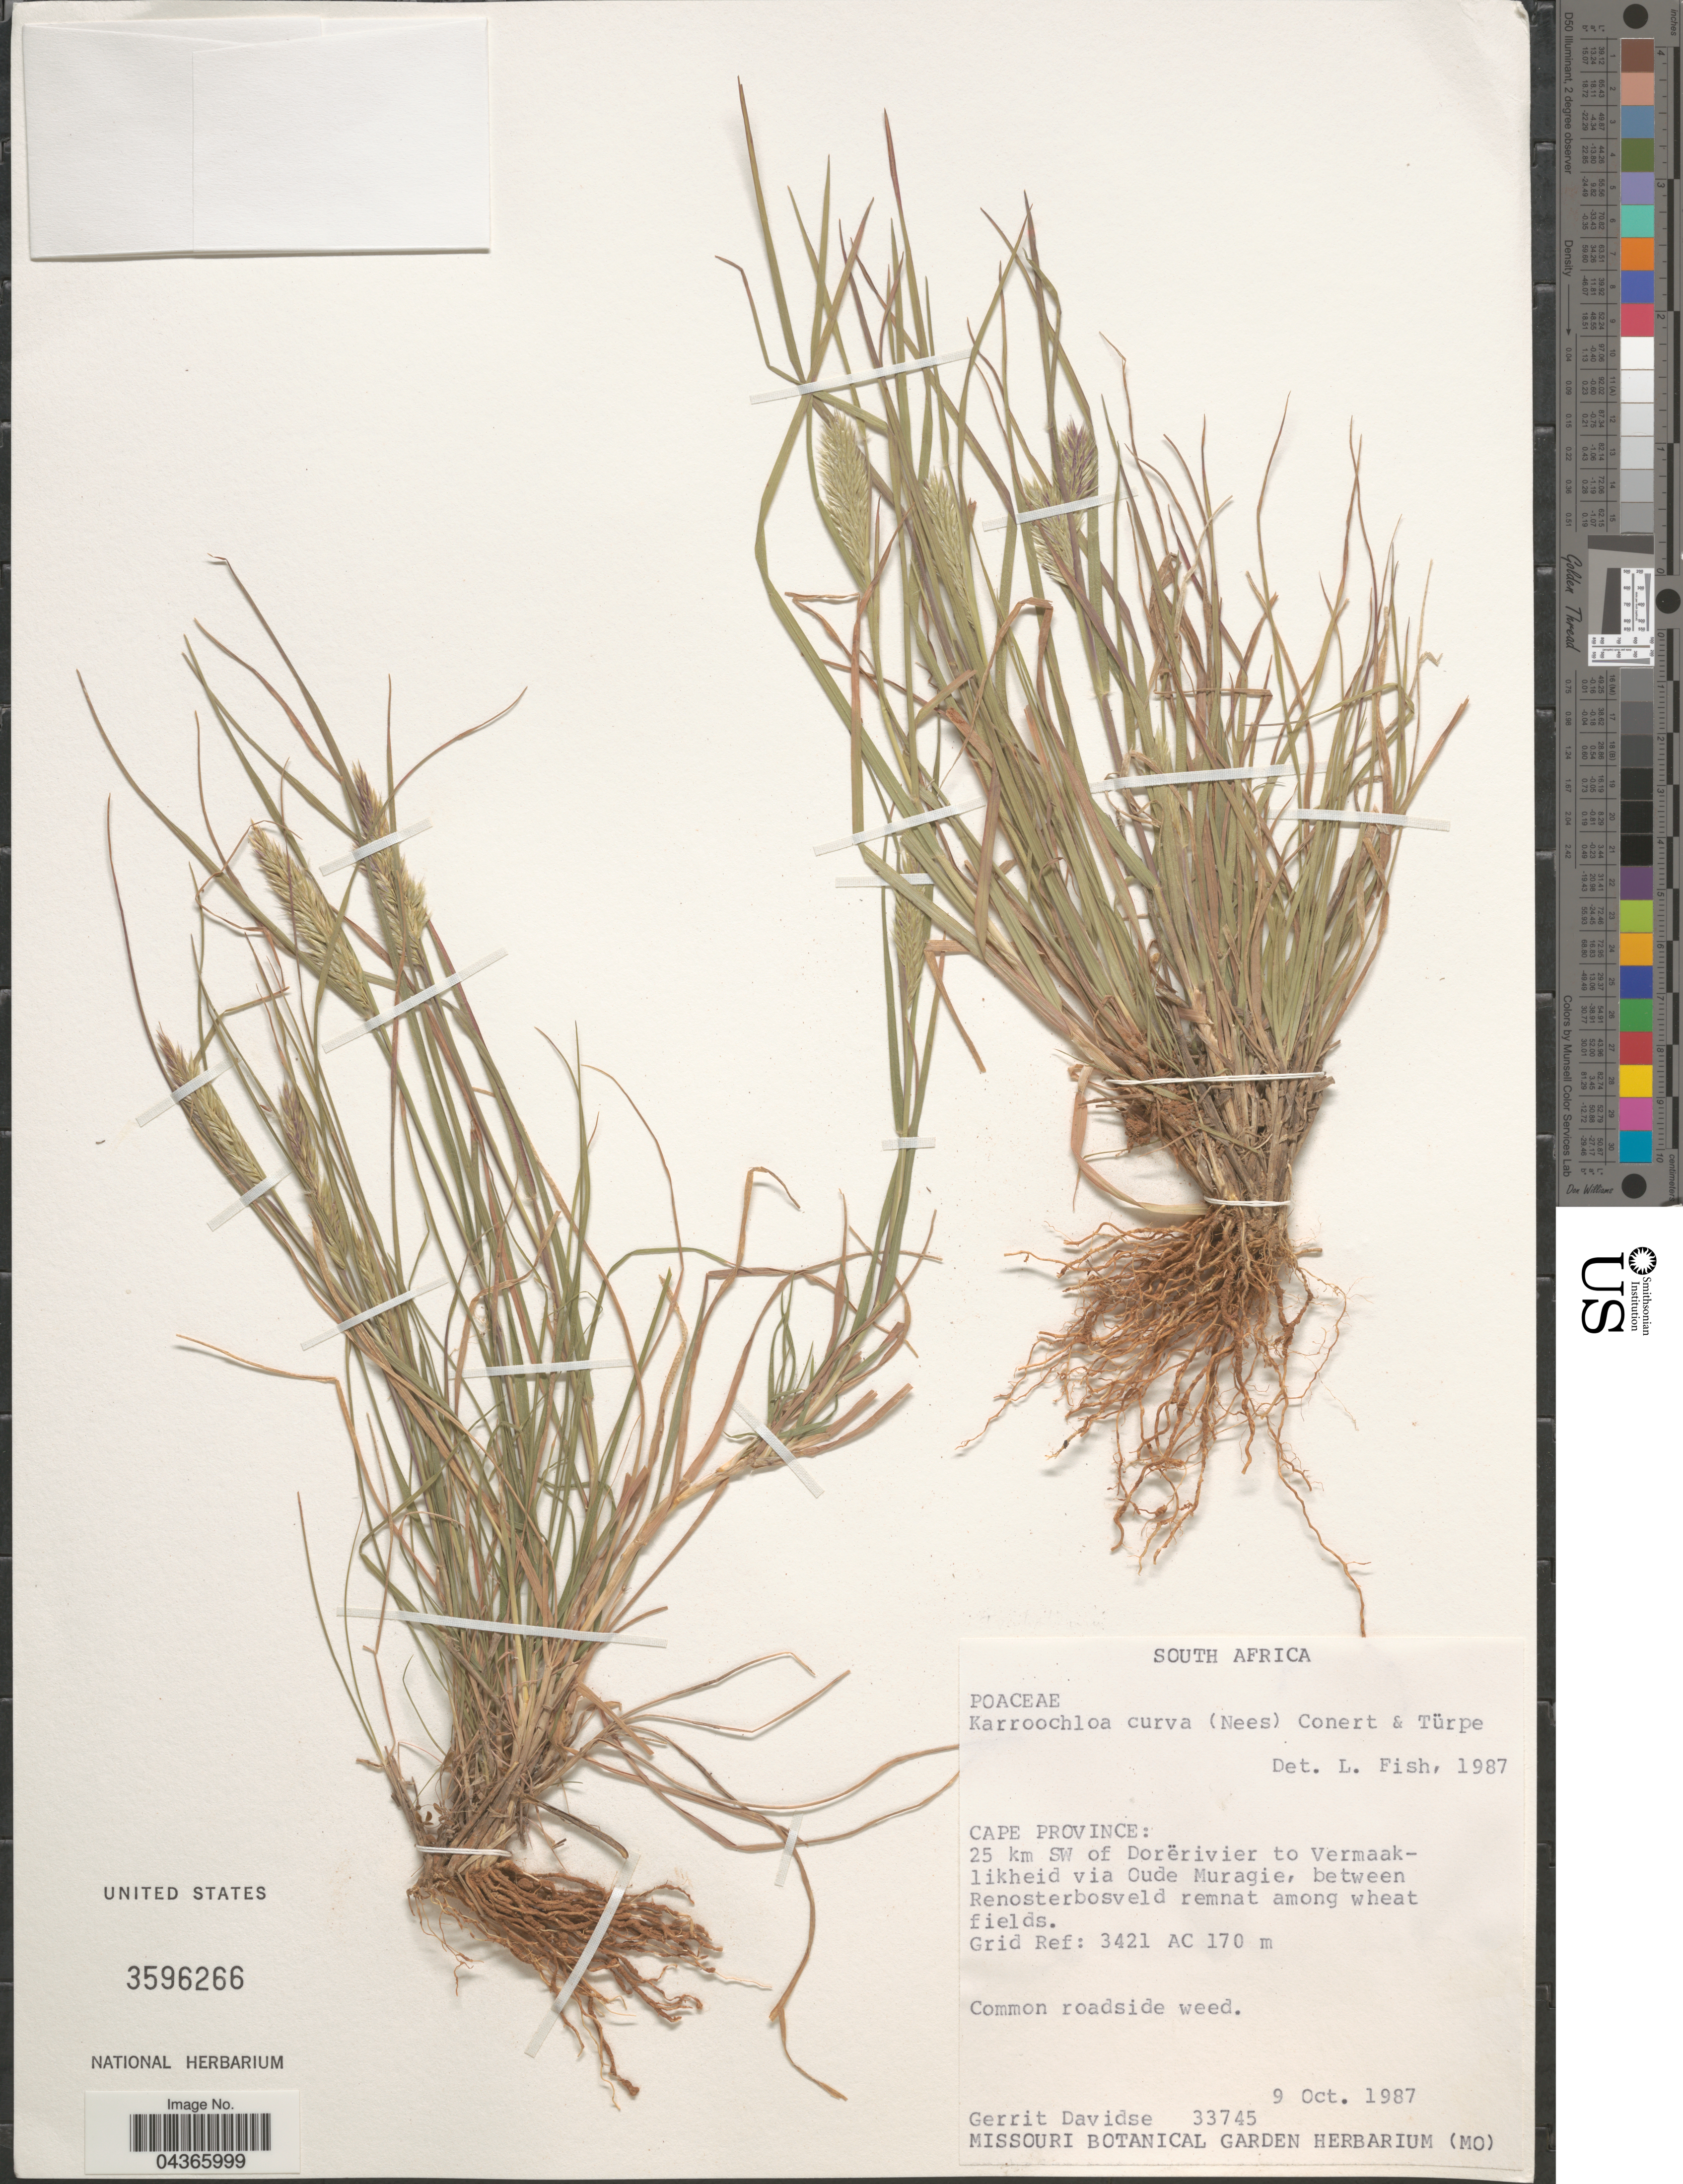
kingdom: Plantae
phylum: Tracheophyta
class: Liliopsida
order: Poales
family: Poaceae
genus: Tribolium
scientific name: Tribolium curvum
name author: (Nees) Verboom & H.P. Linder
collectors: G. Davidse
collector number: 33745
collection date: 1987-10-09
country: South Africa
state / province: Western Cape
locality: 25 km SW of Dorërivier to Vermaaklikheid via Oude Muragie, between Renosterbosveld remnat among wheat fields. Grid Ref: 3421 AC.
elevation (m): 170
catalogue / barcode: US 3596266